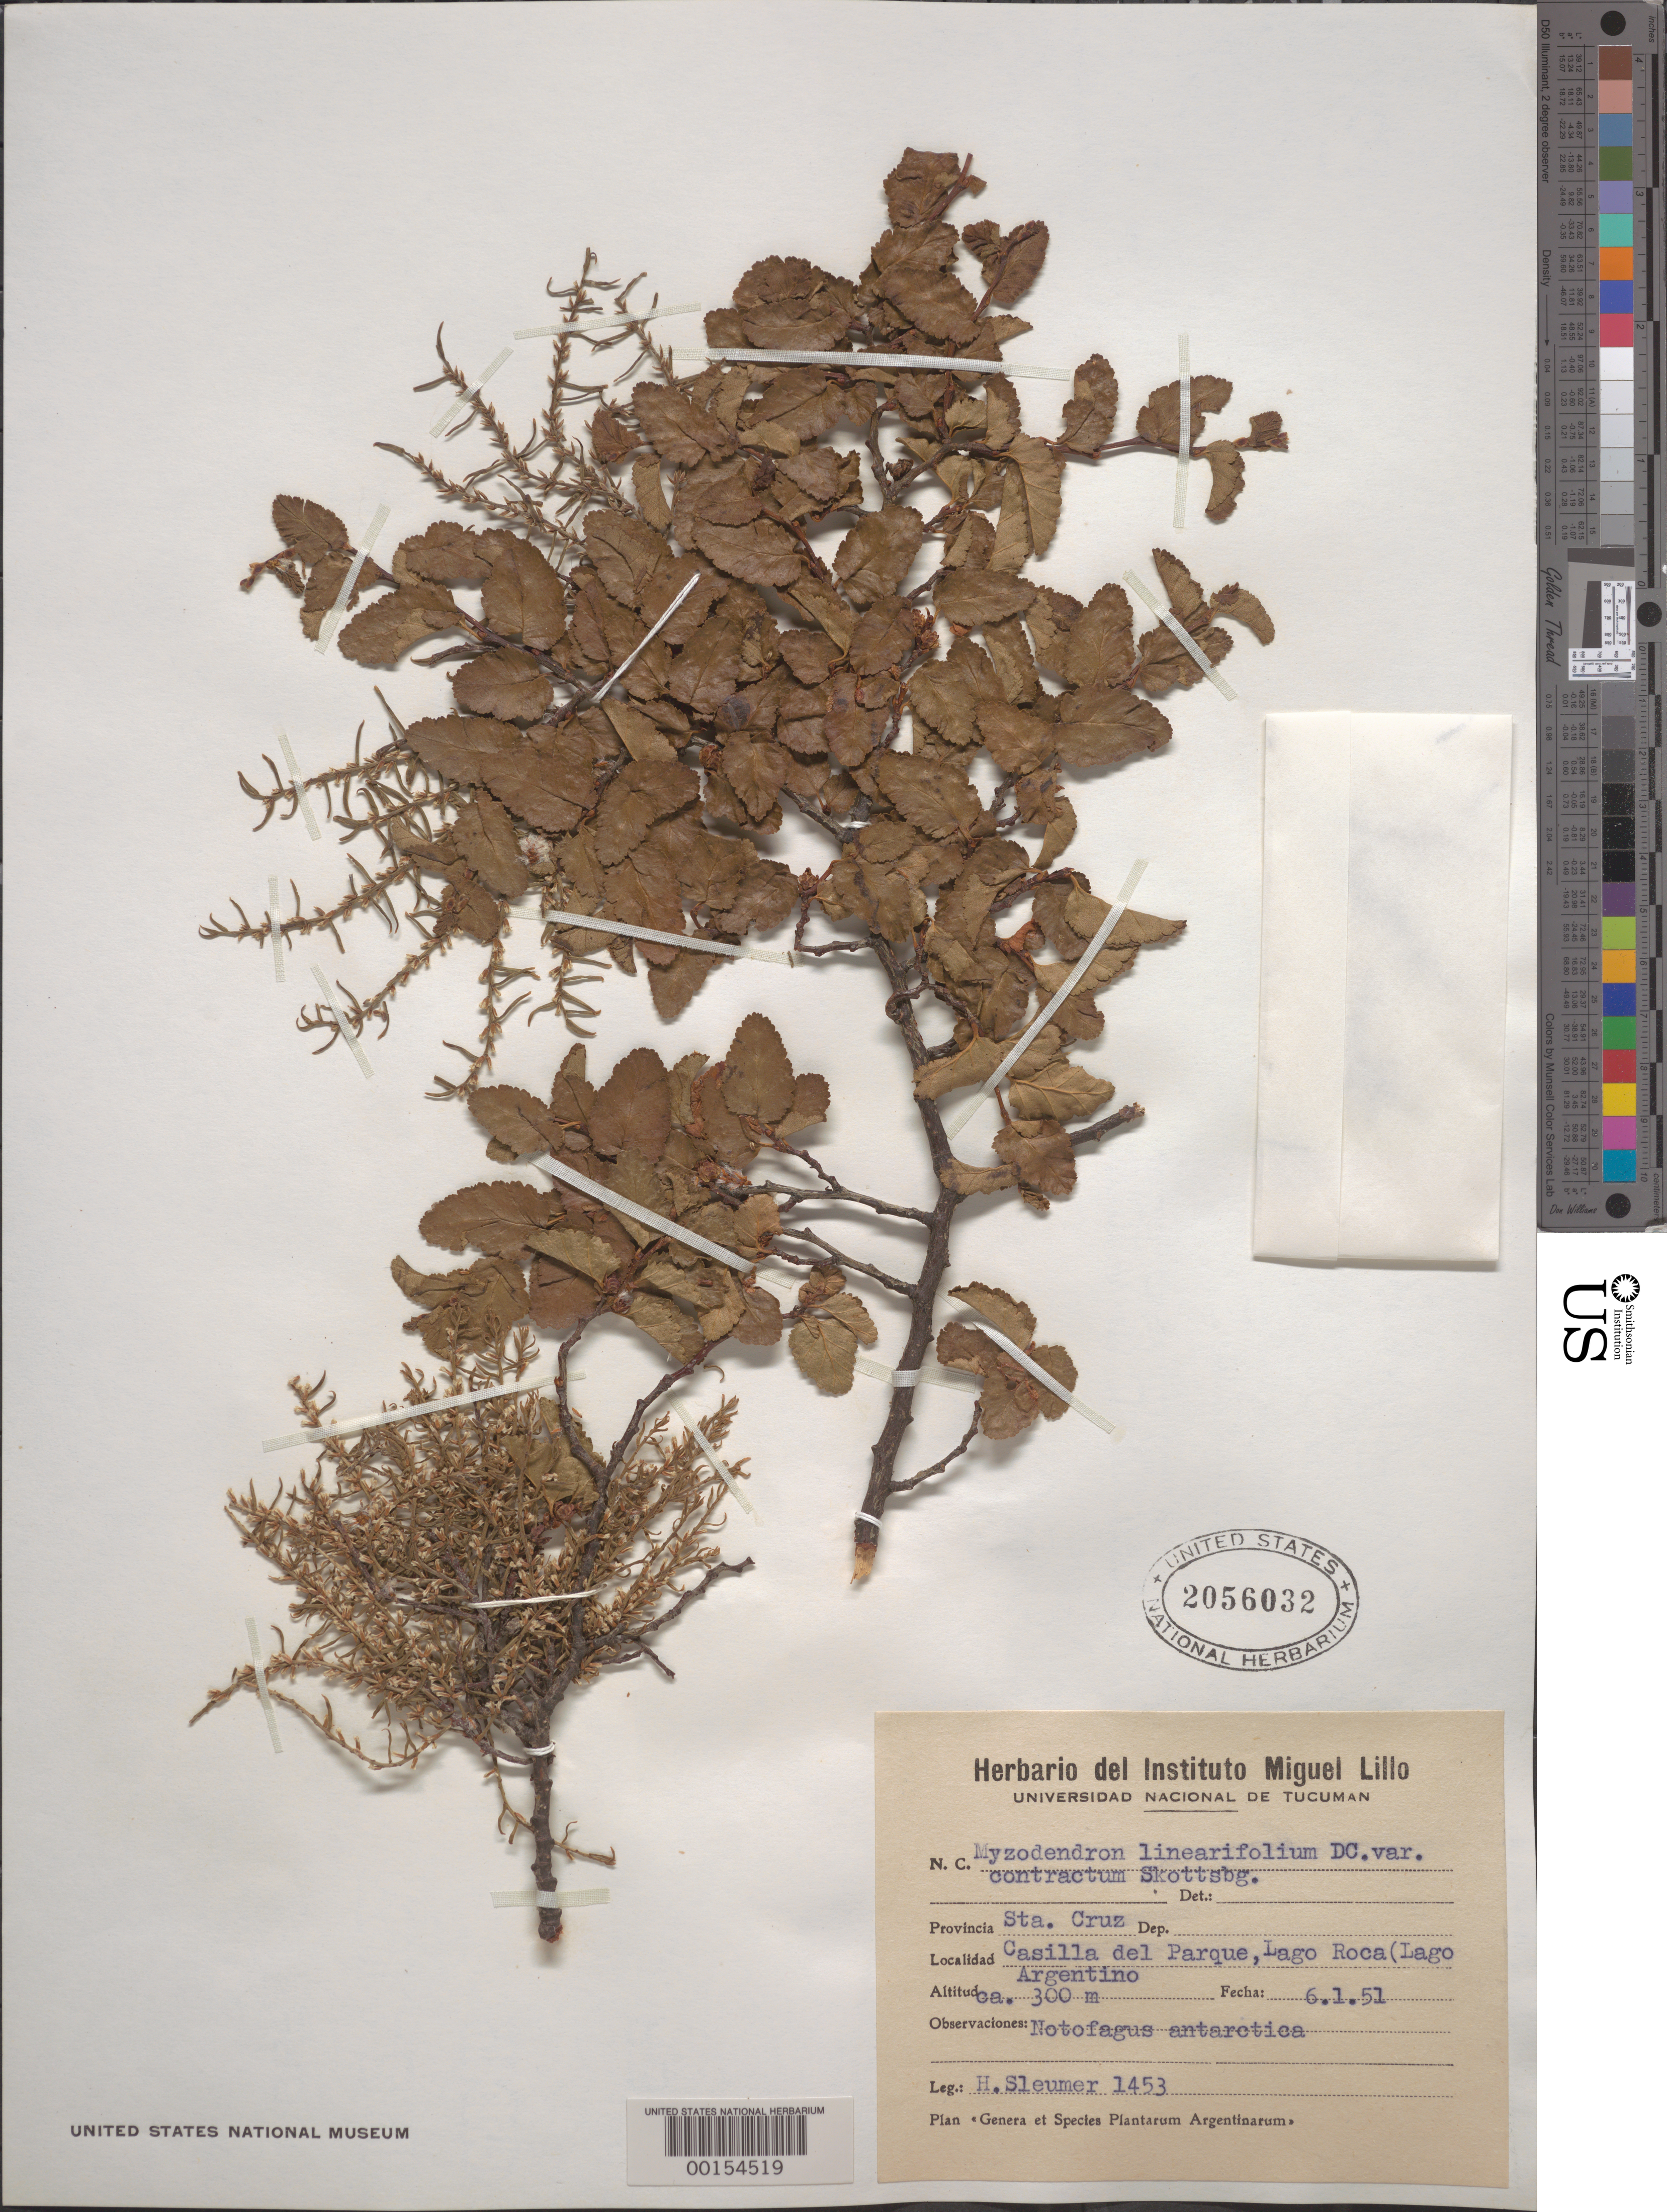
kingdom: Plantae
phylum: Tracheophyta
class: Magnoliopsida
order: Santalales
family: Misodendraceae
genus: Misodendrum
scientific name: Misodendrum linearifolium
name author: DC.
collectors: H. O. Sleumer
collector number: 1453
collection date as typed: Transcribed d/m/y: 6/1/51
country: Argentina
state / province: Santa Cruz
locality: Casilla del Parque, Lago Roca (Lago Argentino.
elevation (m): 300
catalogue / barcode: US 2056032